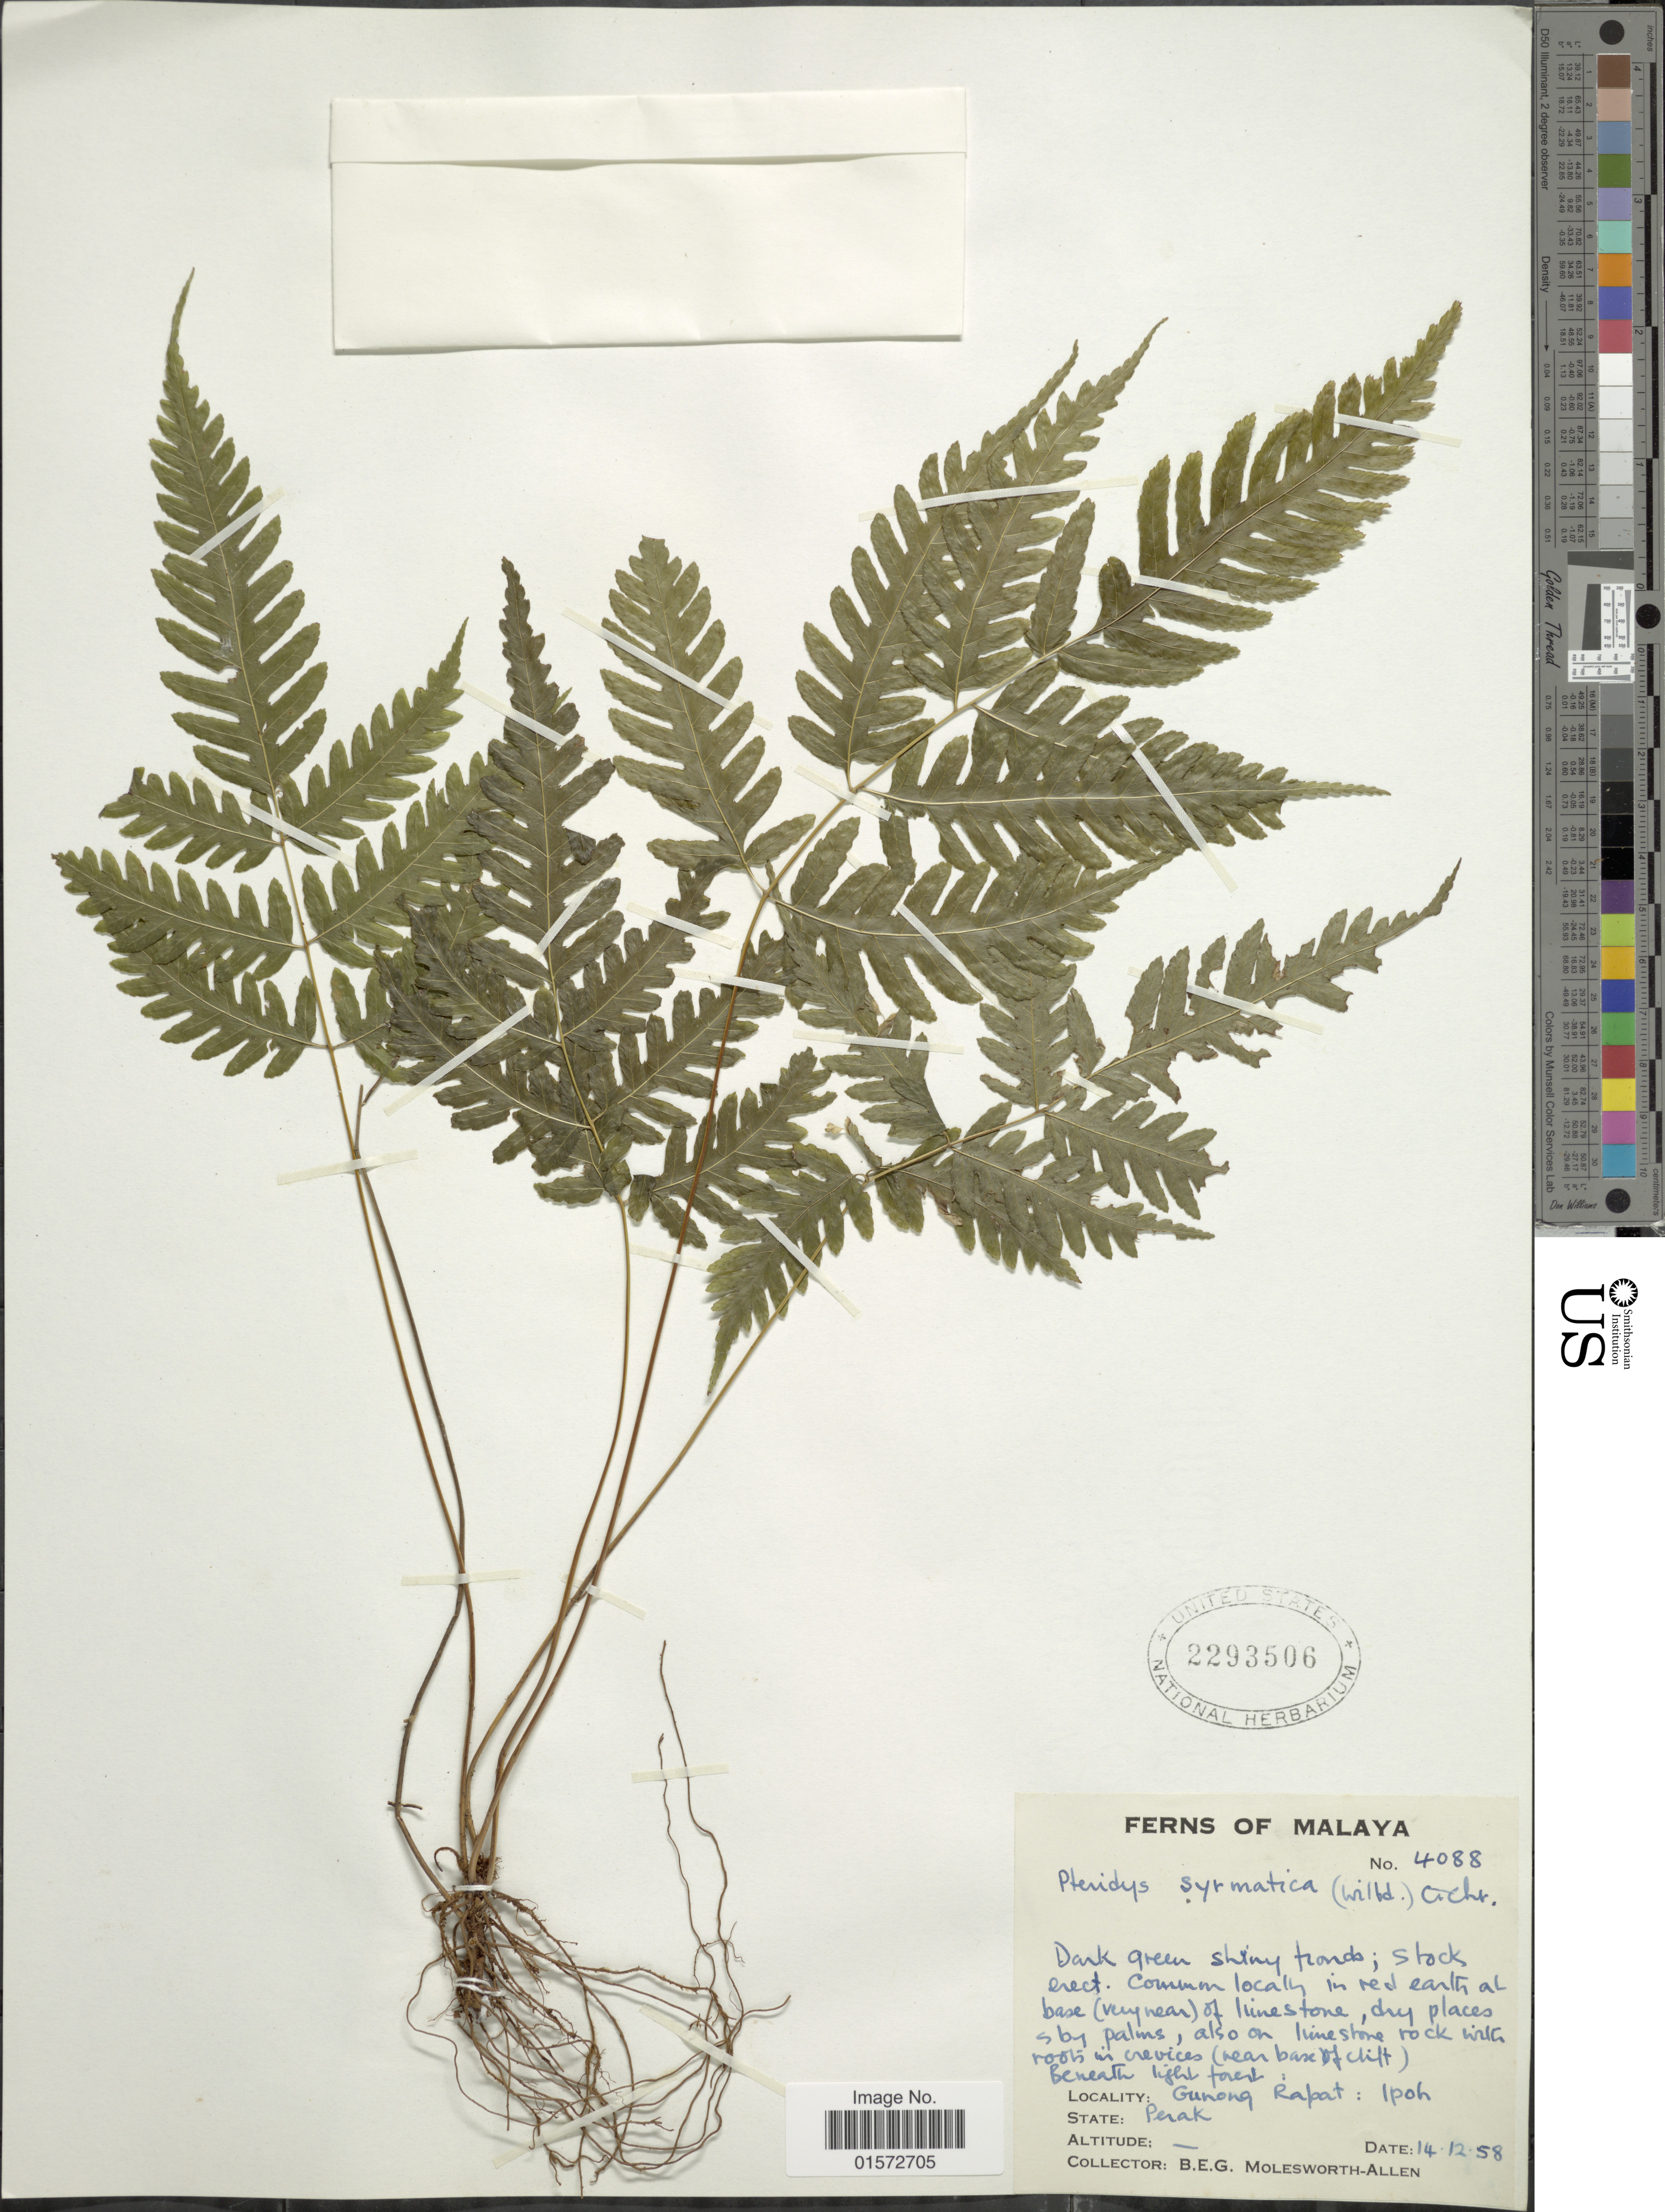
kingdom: Plantae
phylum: Tracheophyta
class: Polypodiopsida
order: Polypodiales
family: Tectariaceae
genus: Pteridrys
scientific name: Pteridrys syrmatica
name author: (Willd.) C. Chr. & Ching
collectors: B. E. G. Molesworth-Allen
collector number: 4088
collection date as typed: Transcribed d/m/y: 14/12/58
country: Malaysia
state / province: Perak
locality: Gunong Rapat: Ipoh, Perak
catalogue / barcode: US 2293506